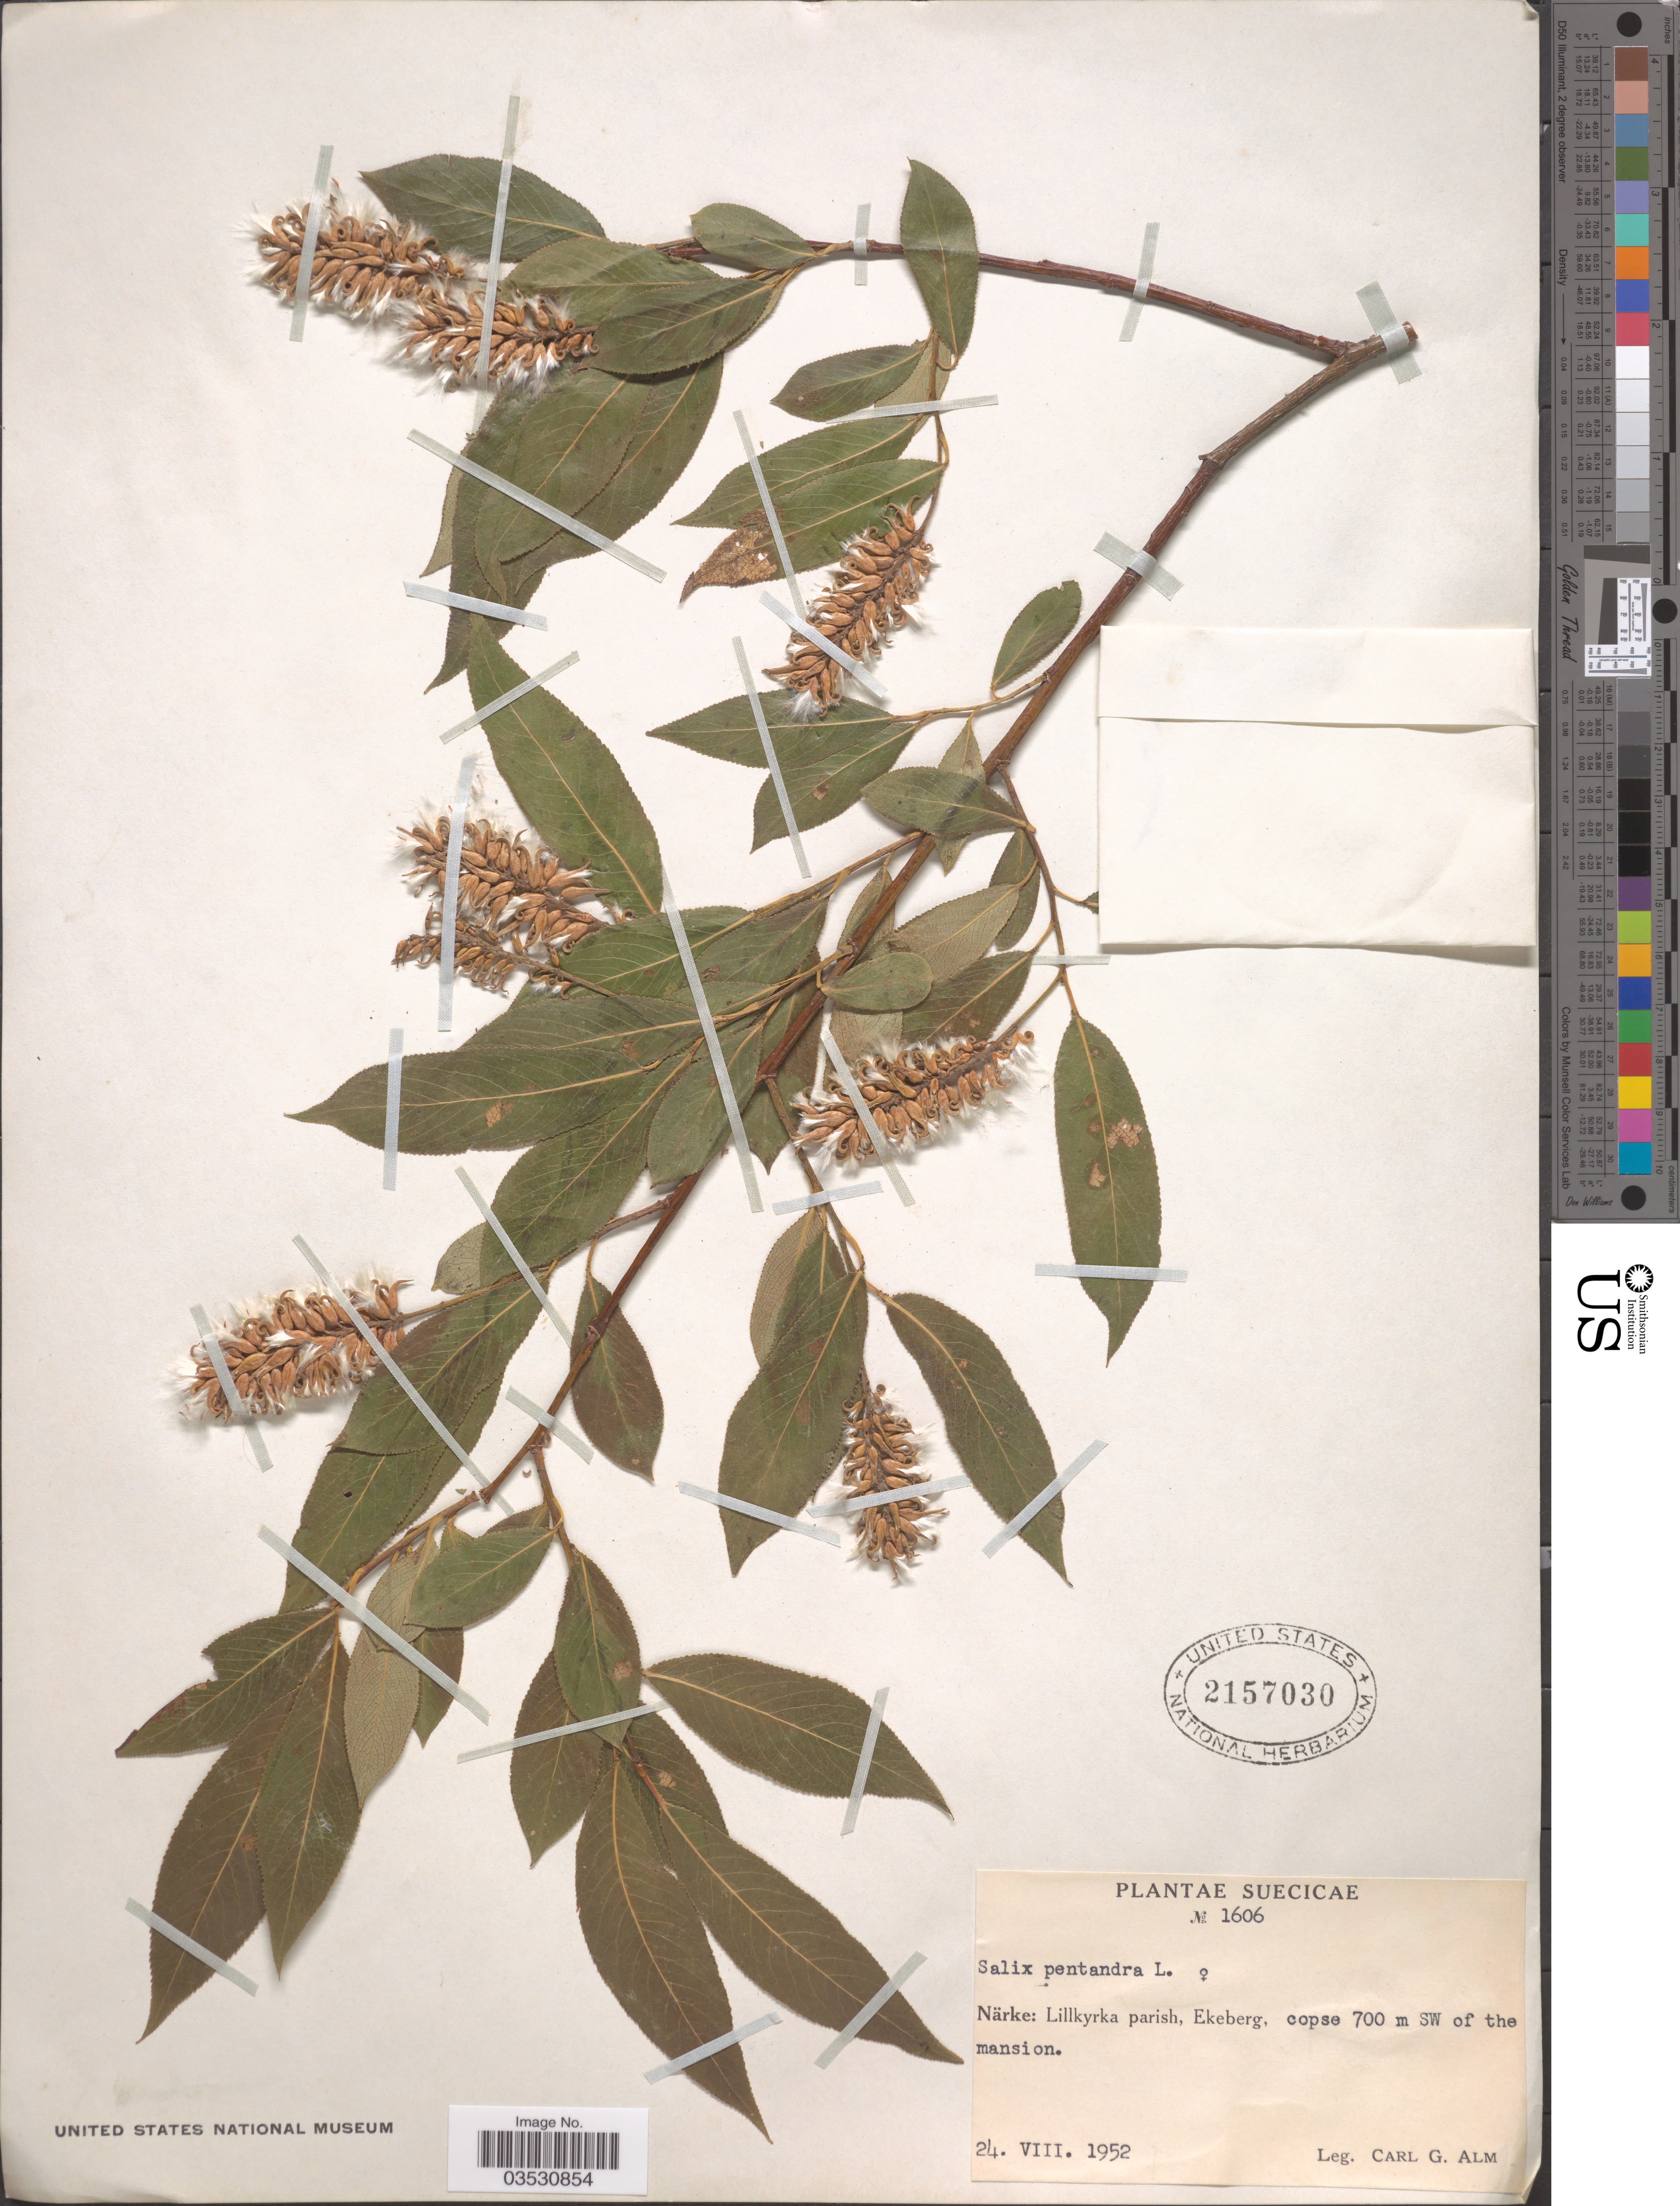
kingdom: Plantae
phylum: Tracheophyta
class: Magnoliopsida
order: Malpighiales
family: Salicaceae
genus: Salix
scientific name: Salix pentandra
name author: L.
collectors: C. G. Alm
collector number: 1606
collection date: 1952-08-24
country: Sweden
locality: Suecicae. Närke: Lillkyrka parish, Ekeberg, copse 700 m SW of the mansion.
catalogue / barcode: US 2157030